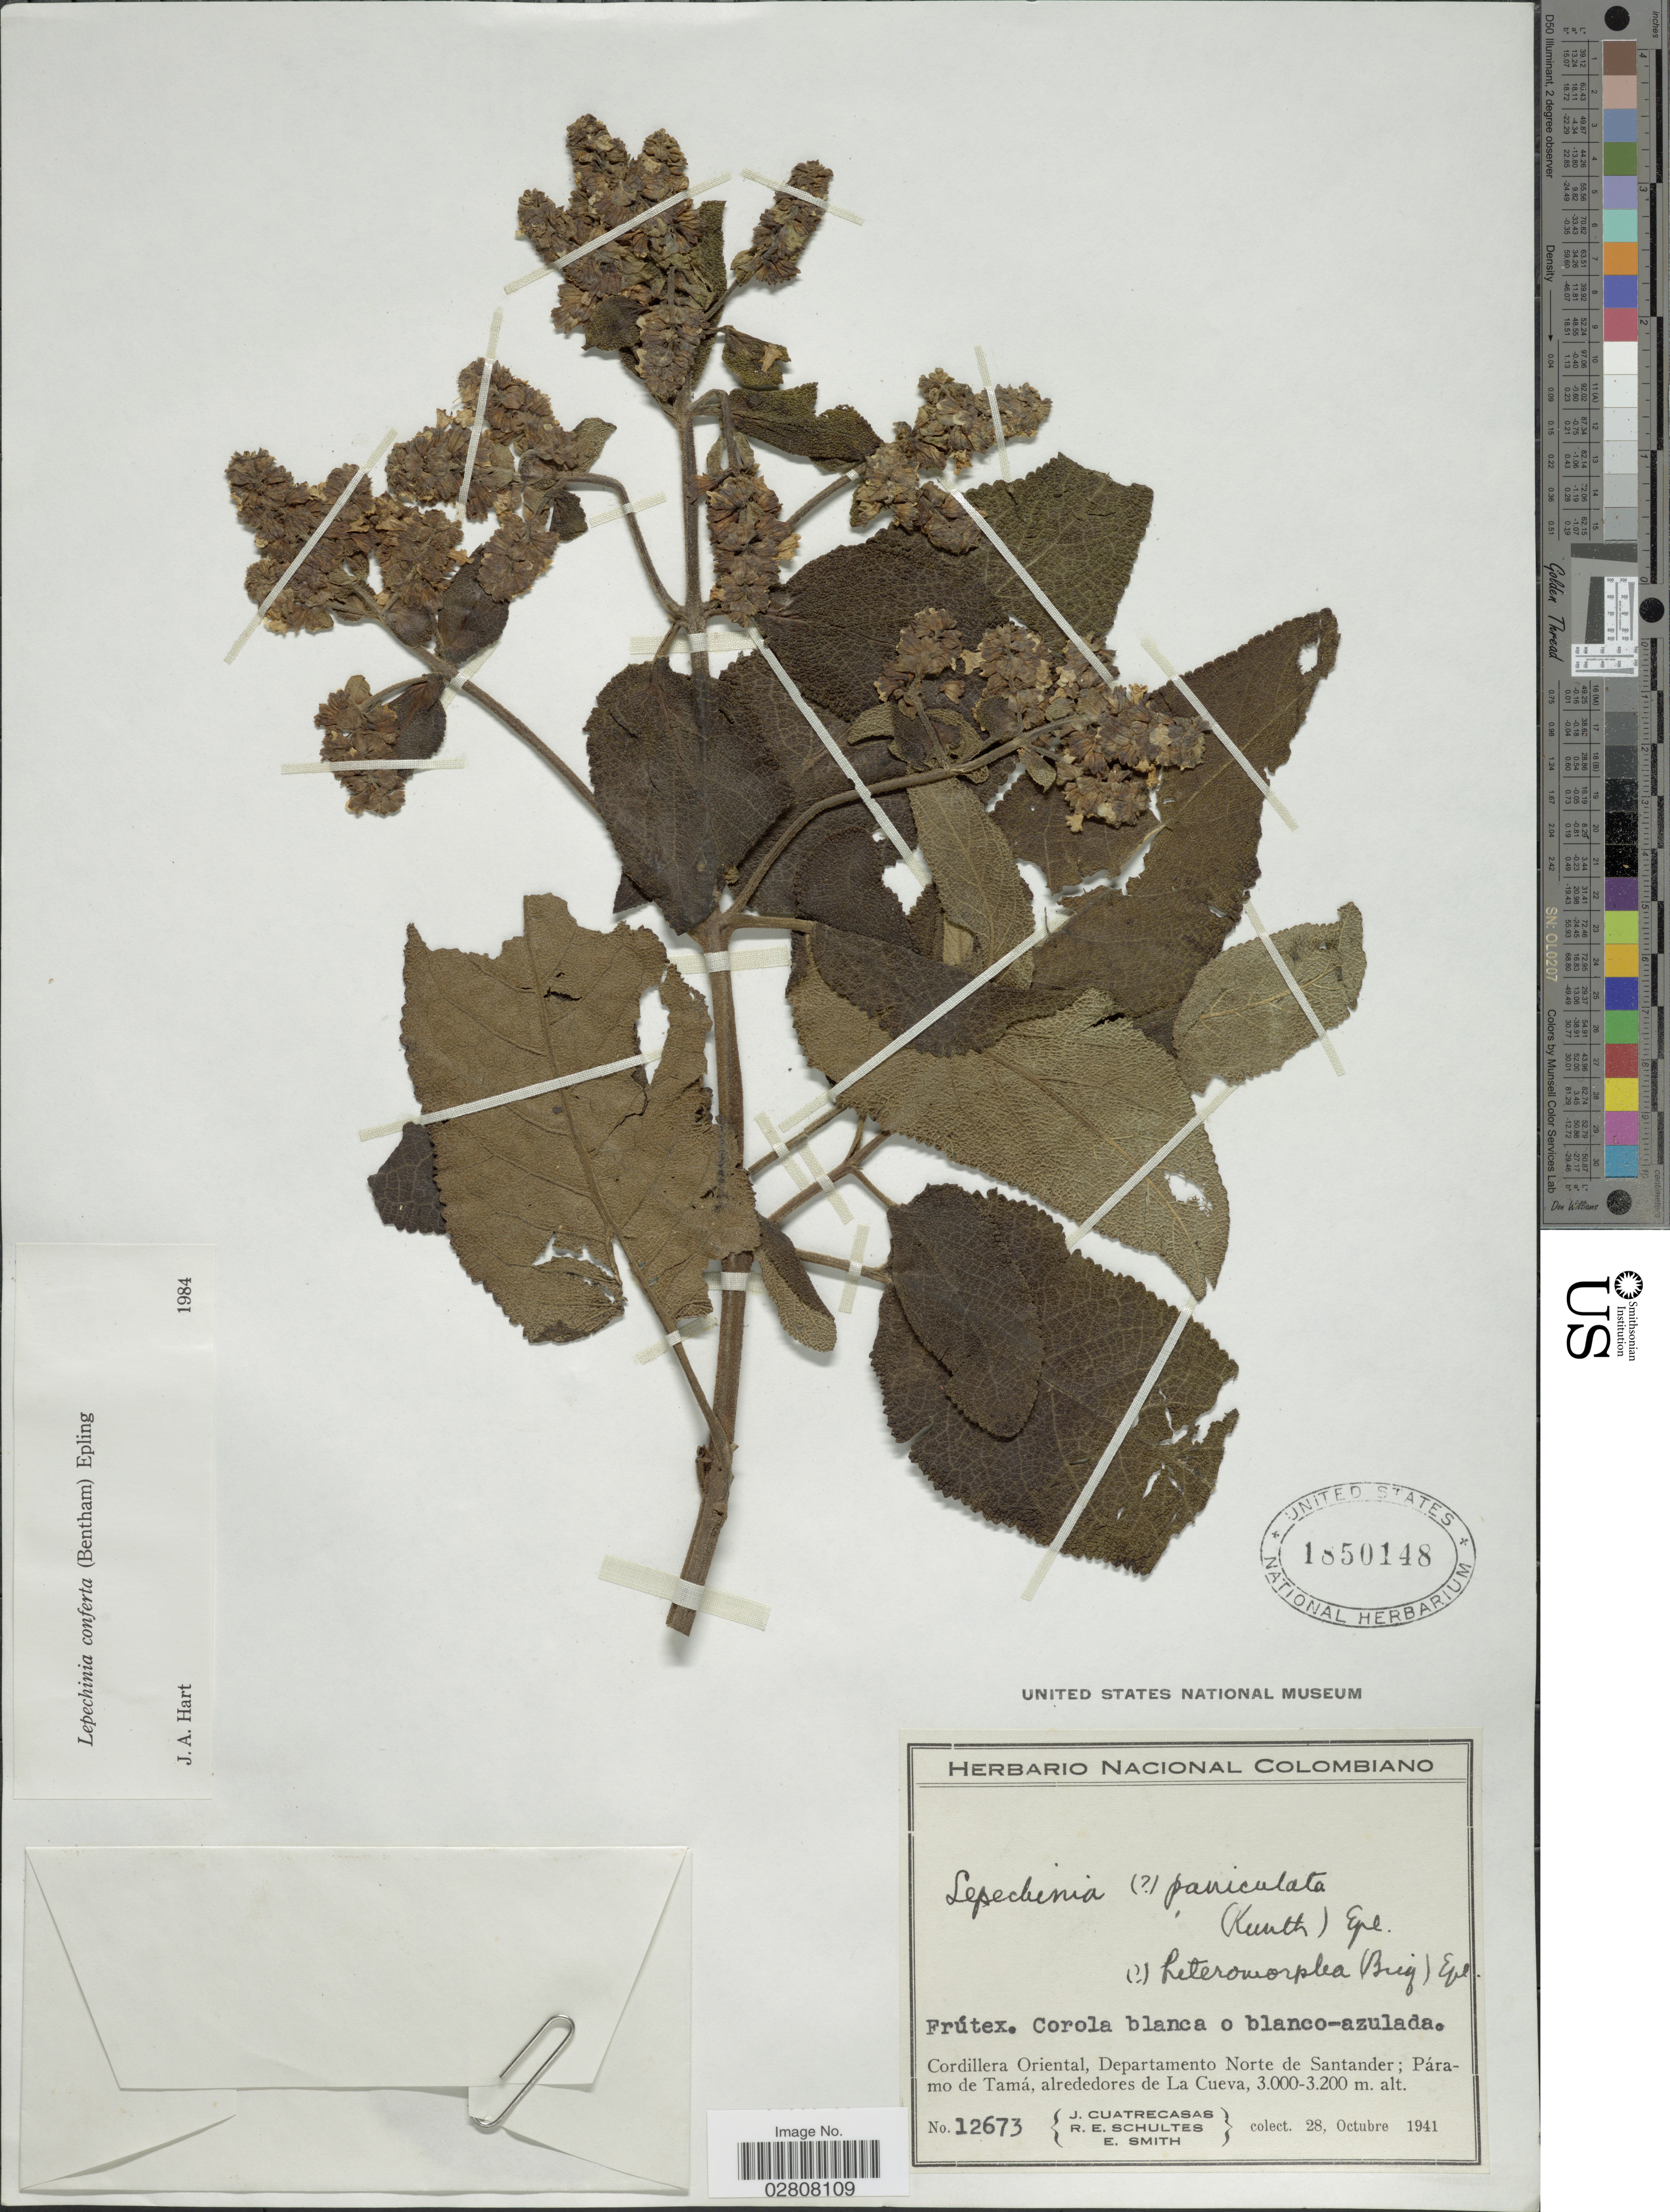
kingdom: Plantae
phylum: Tracheophyta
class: Magnoliopsida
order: Lamiales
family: Lamiaceae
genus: Lepechinia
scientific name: Lepechinia conferta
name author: (Benth.) Epling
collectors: J. Cuatrecasas, R. E. Schultes & E. Smith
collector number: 12673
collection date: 1941-10-28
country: Colombia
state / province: Norte de Santander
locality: Cordillera Oriental, Departamento Norte de Santander; Páramo de Tamá, alrededores de La Cueva.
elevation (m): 3000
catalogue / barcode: US 1850148